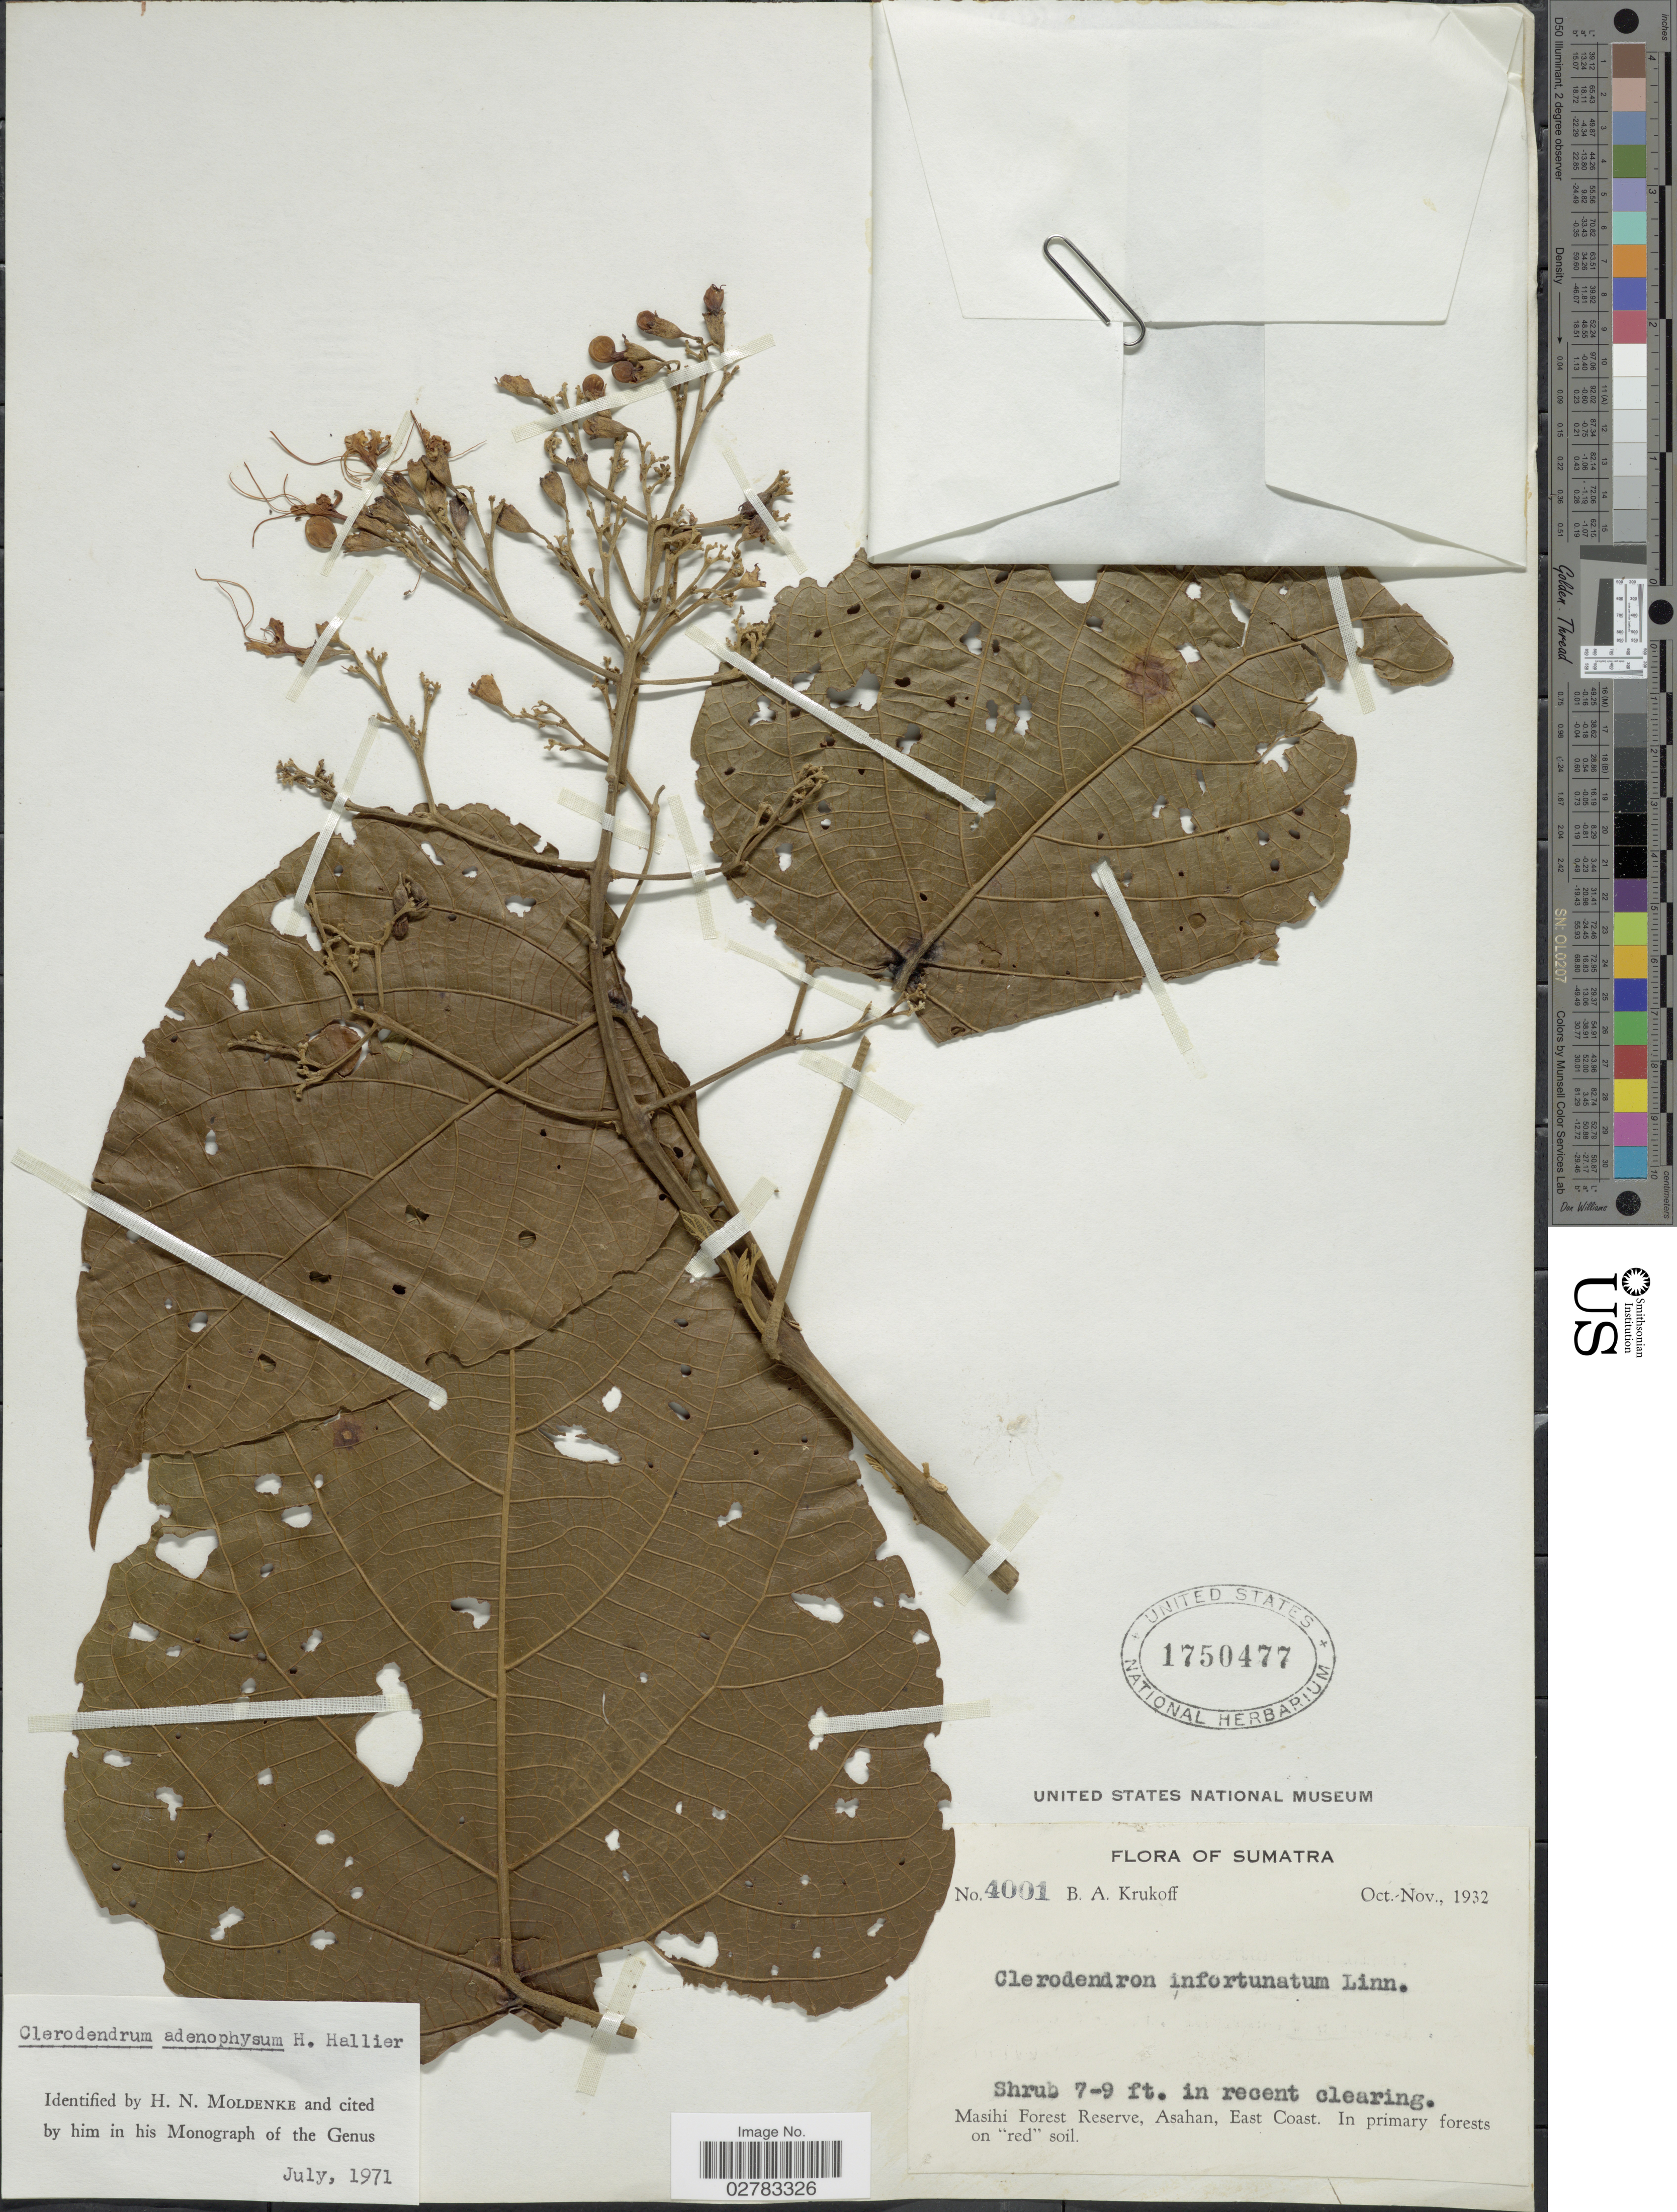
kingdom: Plantae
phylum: Tracheophyta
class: Magnoliopsida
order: Lamiales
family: Lamiaceae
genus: Clerodendrum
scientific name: Clerodendrum adenophysum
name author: Hall.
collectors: B. A. Krukoff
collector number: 4001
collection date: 1932-10/1932-11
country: Indonesia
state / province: Sumatra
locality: Masihi Forest Reserve, Asahan, East Coast.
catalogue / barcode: US 1750477